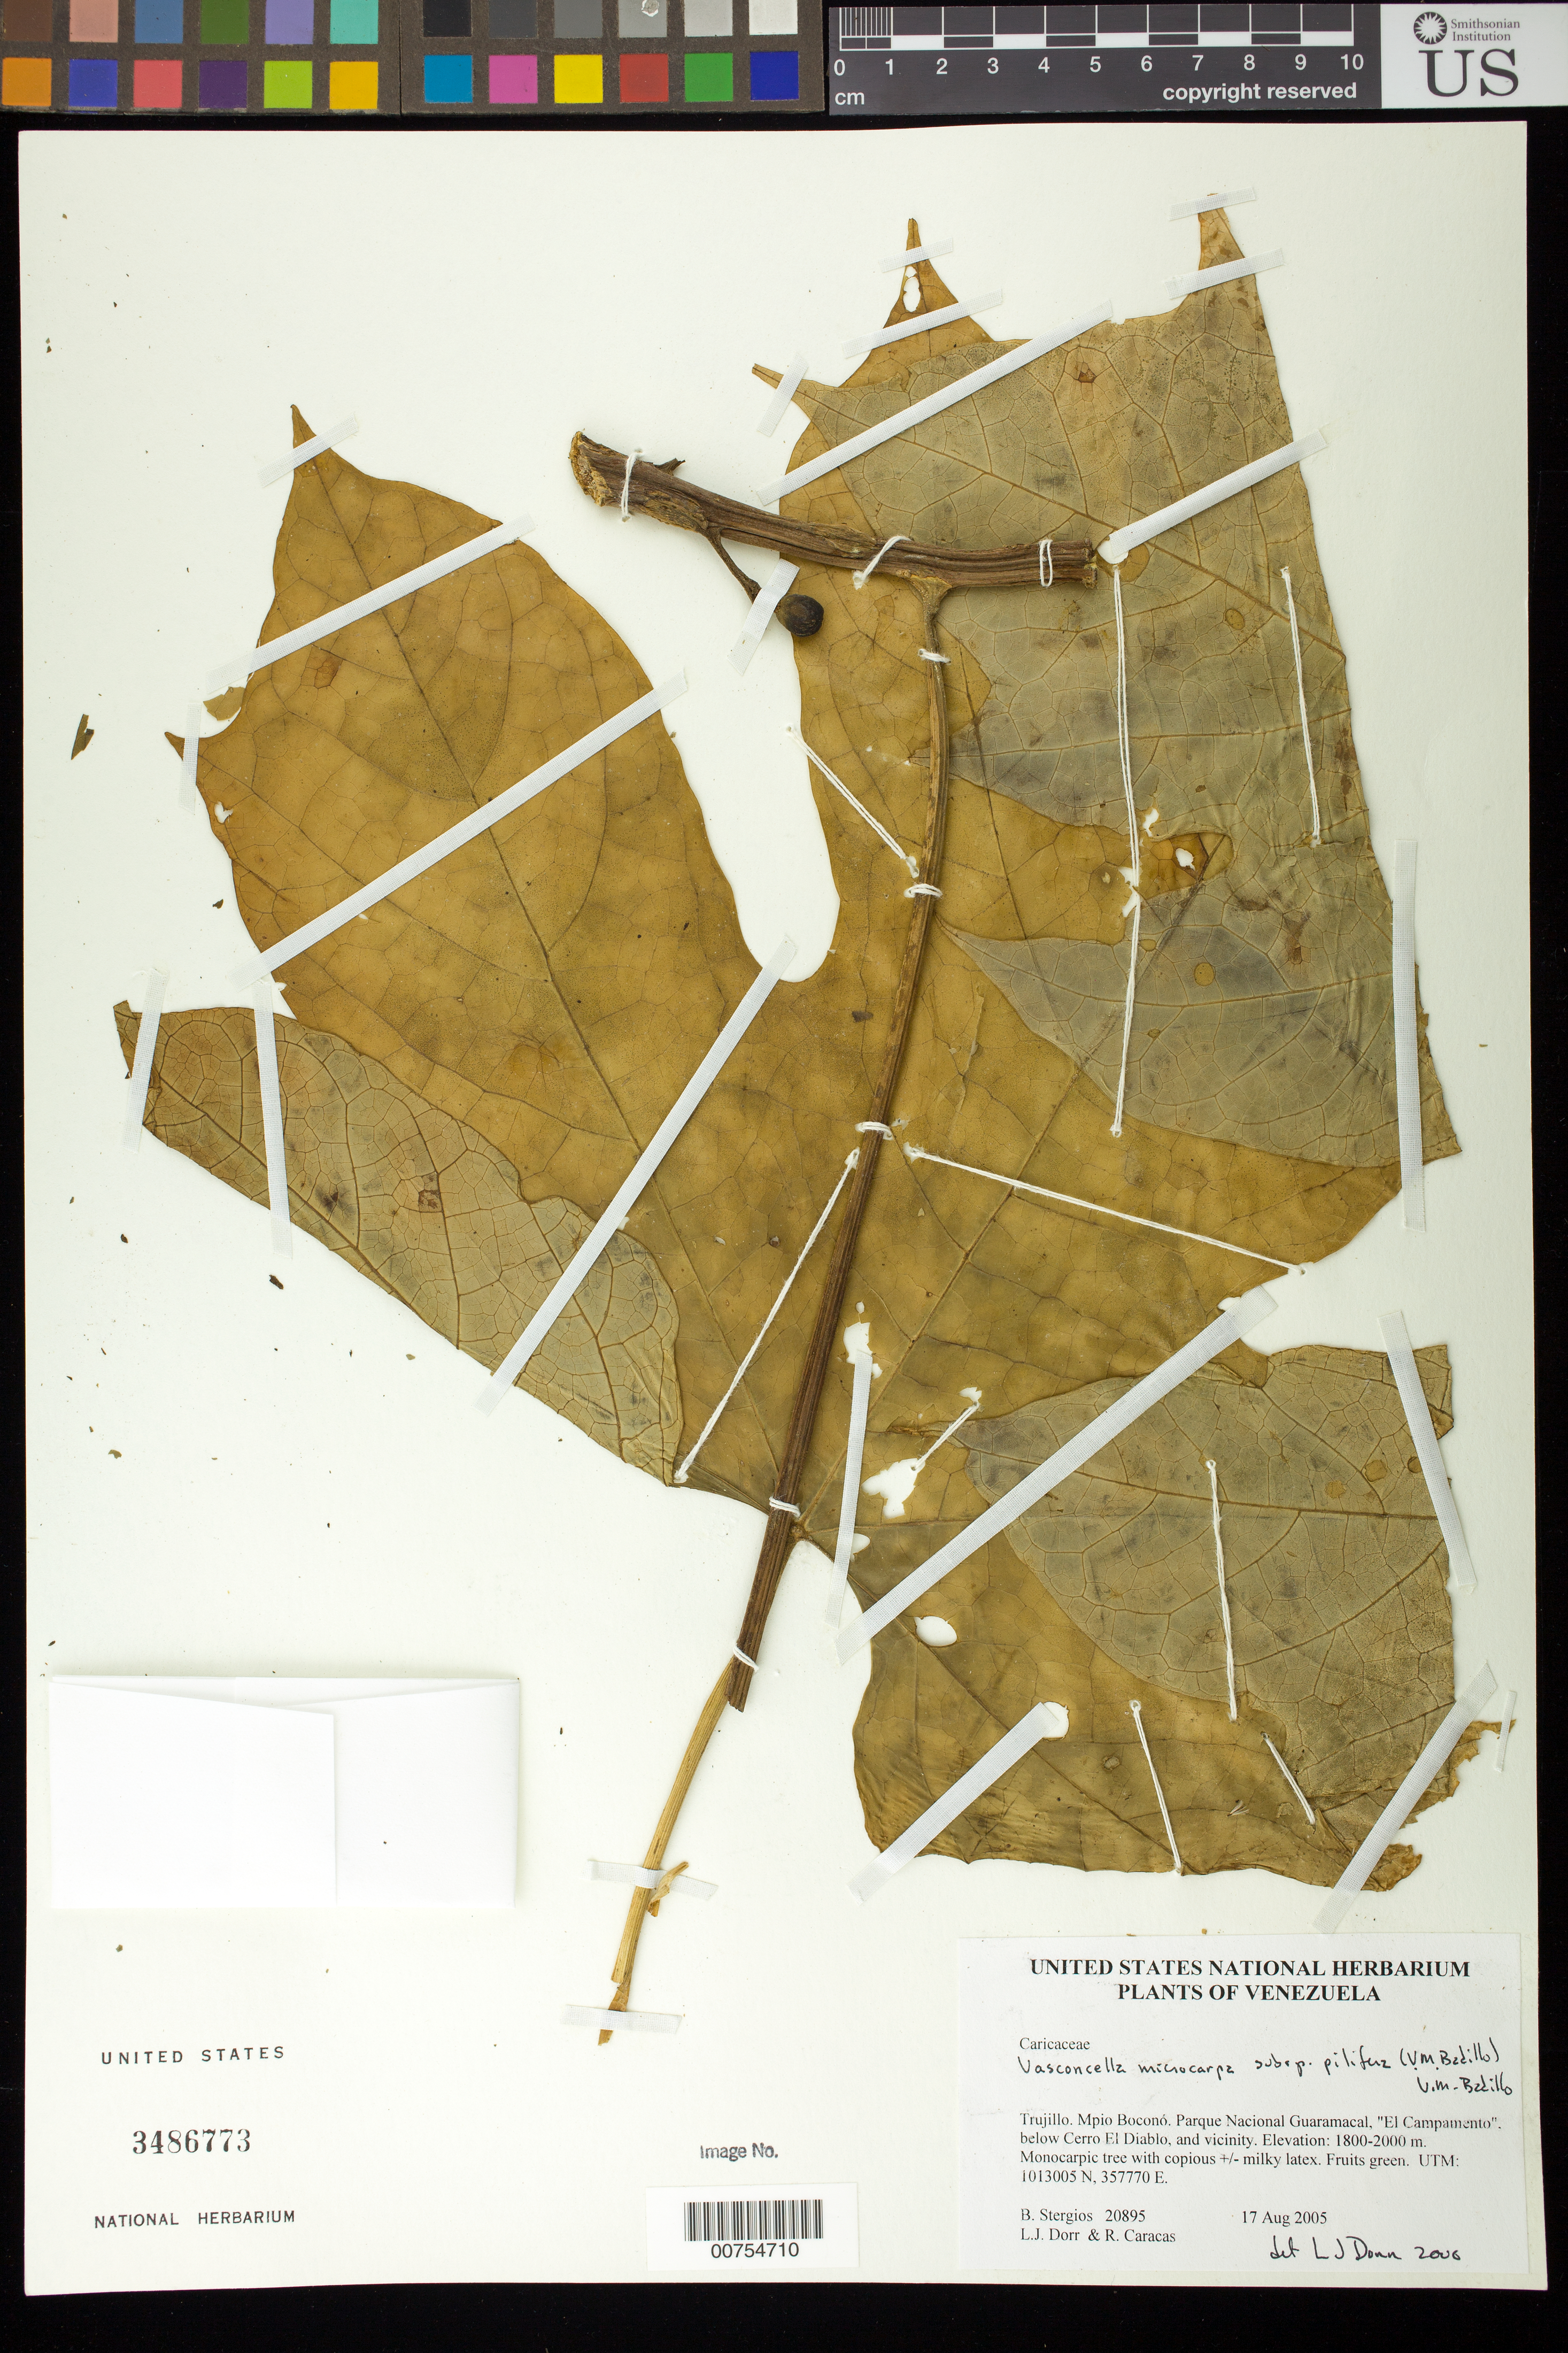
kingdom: Plantae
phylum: Tracheophyta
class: Magnoliopsida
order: Brassicales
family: Caricaceae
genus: Vasconcellea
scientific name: Vasconcellea microcarpa subsp. pilifera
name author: (V.M. Badillo) V.M. Badillo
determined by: Dorr, L. J., (BOT), Smithsonian Institution - National Museum of Natural History (UNITED STATES)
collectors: B. G. Stergios, L. J. Dorr & R. Caracas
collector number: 20895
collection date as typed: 17 Aug 2005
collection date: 2005-08-17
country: Venezuela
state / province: Trujillo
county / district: Boconó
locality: Parque Nacional Guaramacal, "El Campamento", below Cerro El Diablo, and vicinity.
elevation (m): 1800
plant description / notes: PORT, US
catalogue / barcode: US 3486773